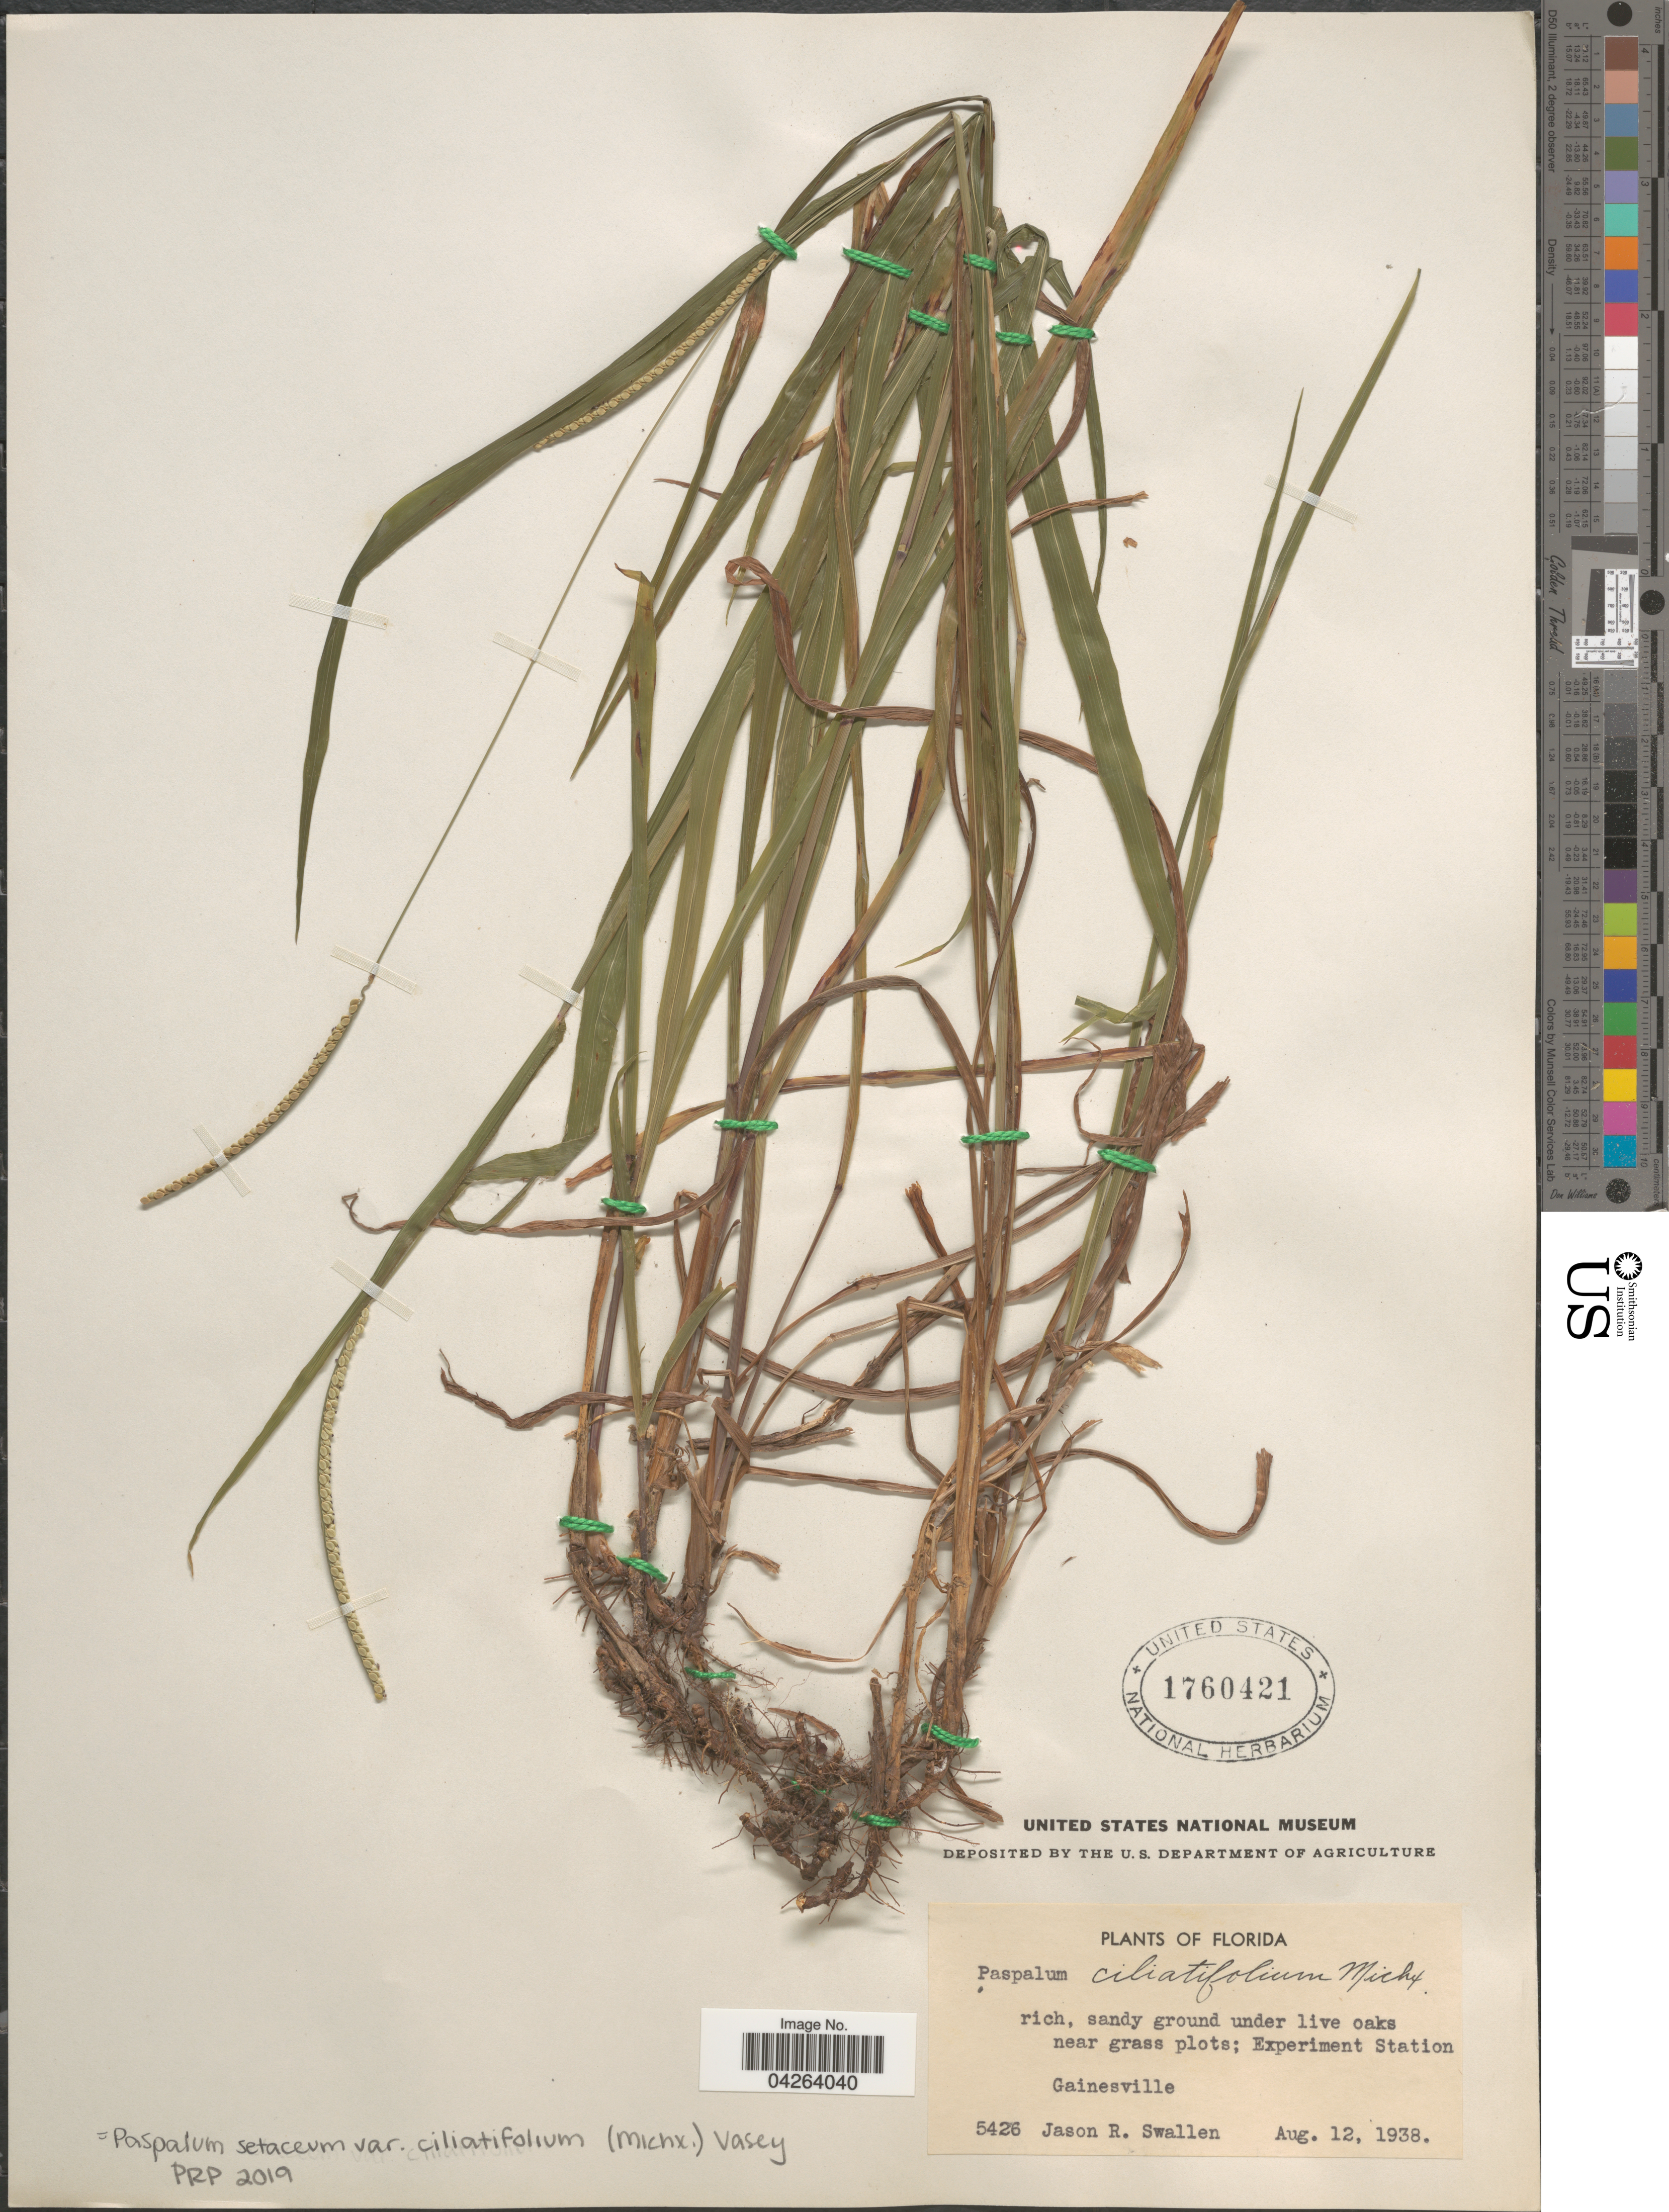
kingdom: Plantae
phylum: Tracheophyta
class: Liliopsida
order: Poales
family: Poaceae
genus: Paspalum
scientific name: Paspalum setaceum var. ciliatifolium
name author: (Michx.) Vasey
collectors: J. R. Swallen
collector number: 5426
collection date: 1938-08-12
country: United States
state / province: Florida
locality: Rich, sandy ground under live oaks near grass plots; Experiment Station Gainesville.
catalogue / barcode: US 1760421